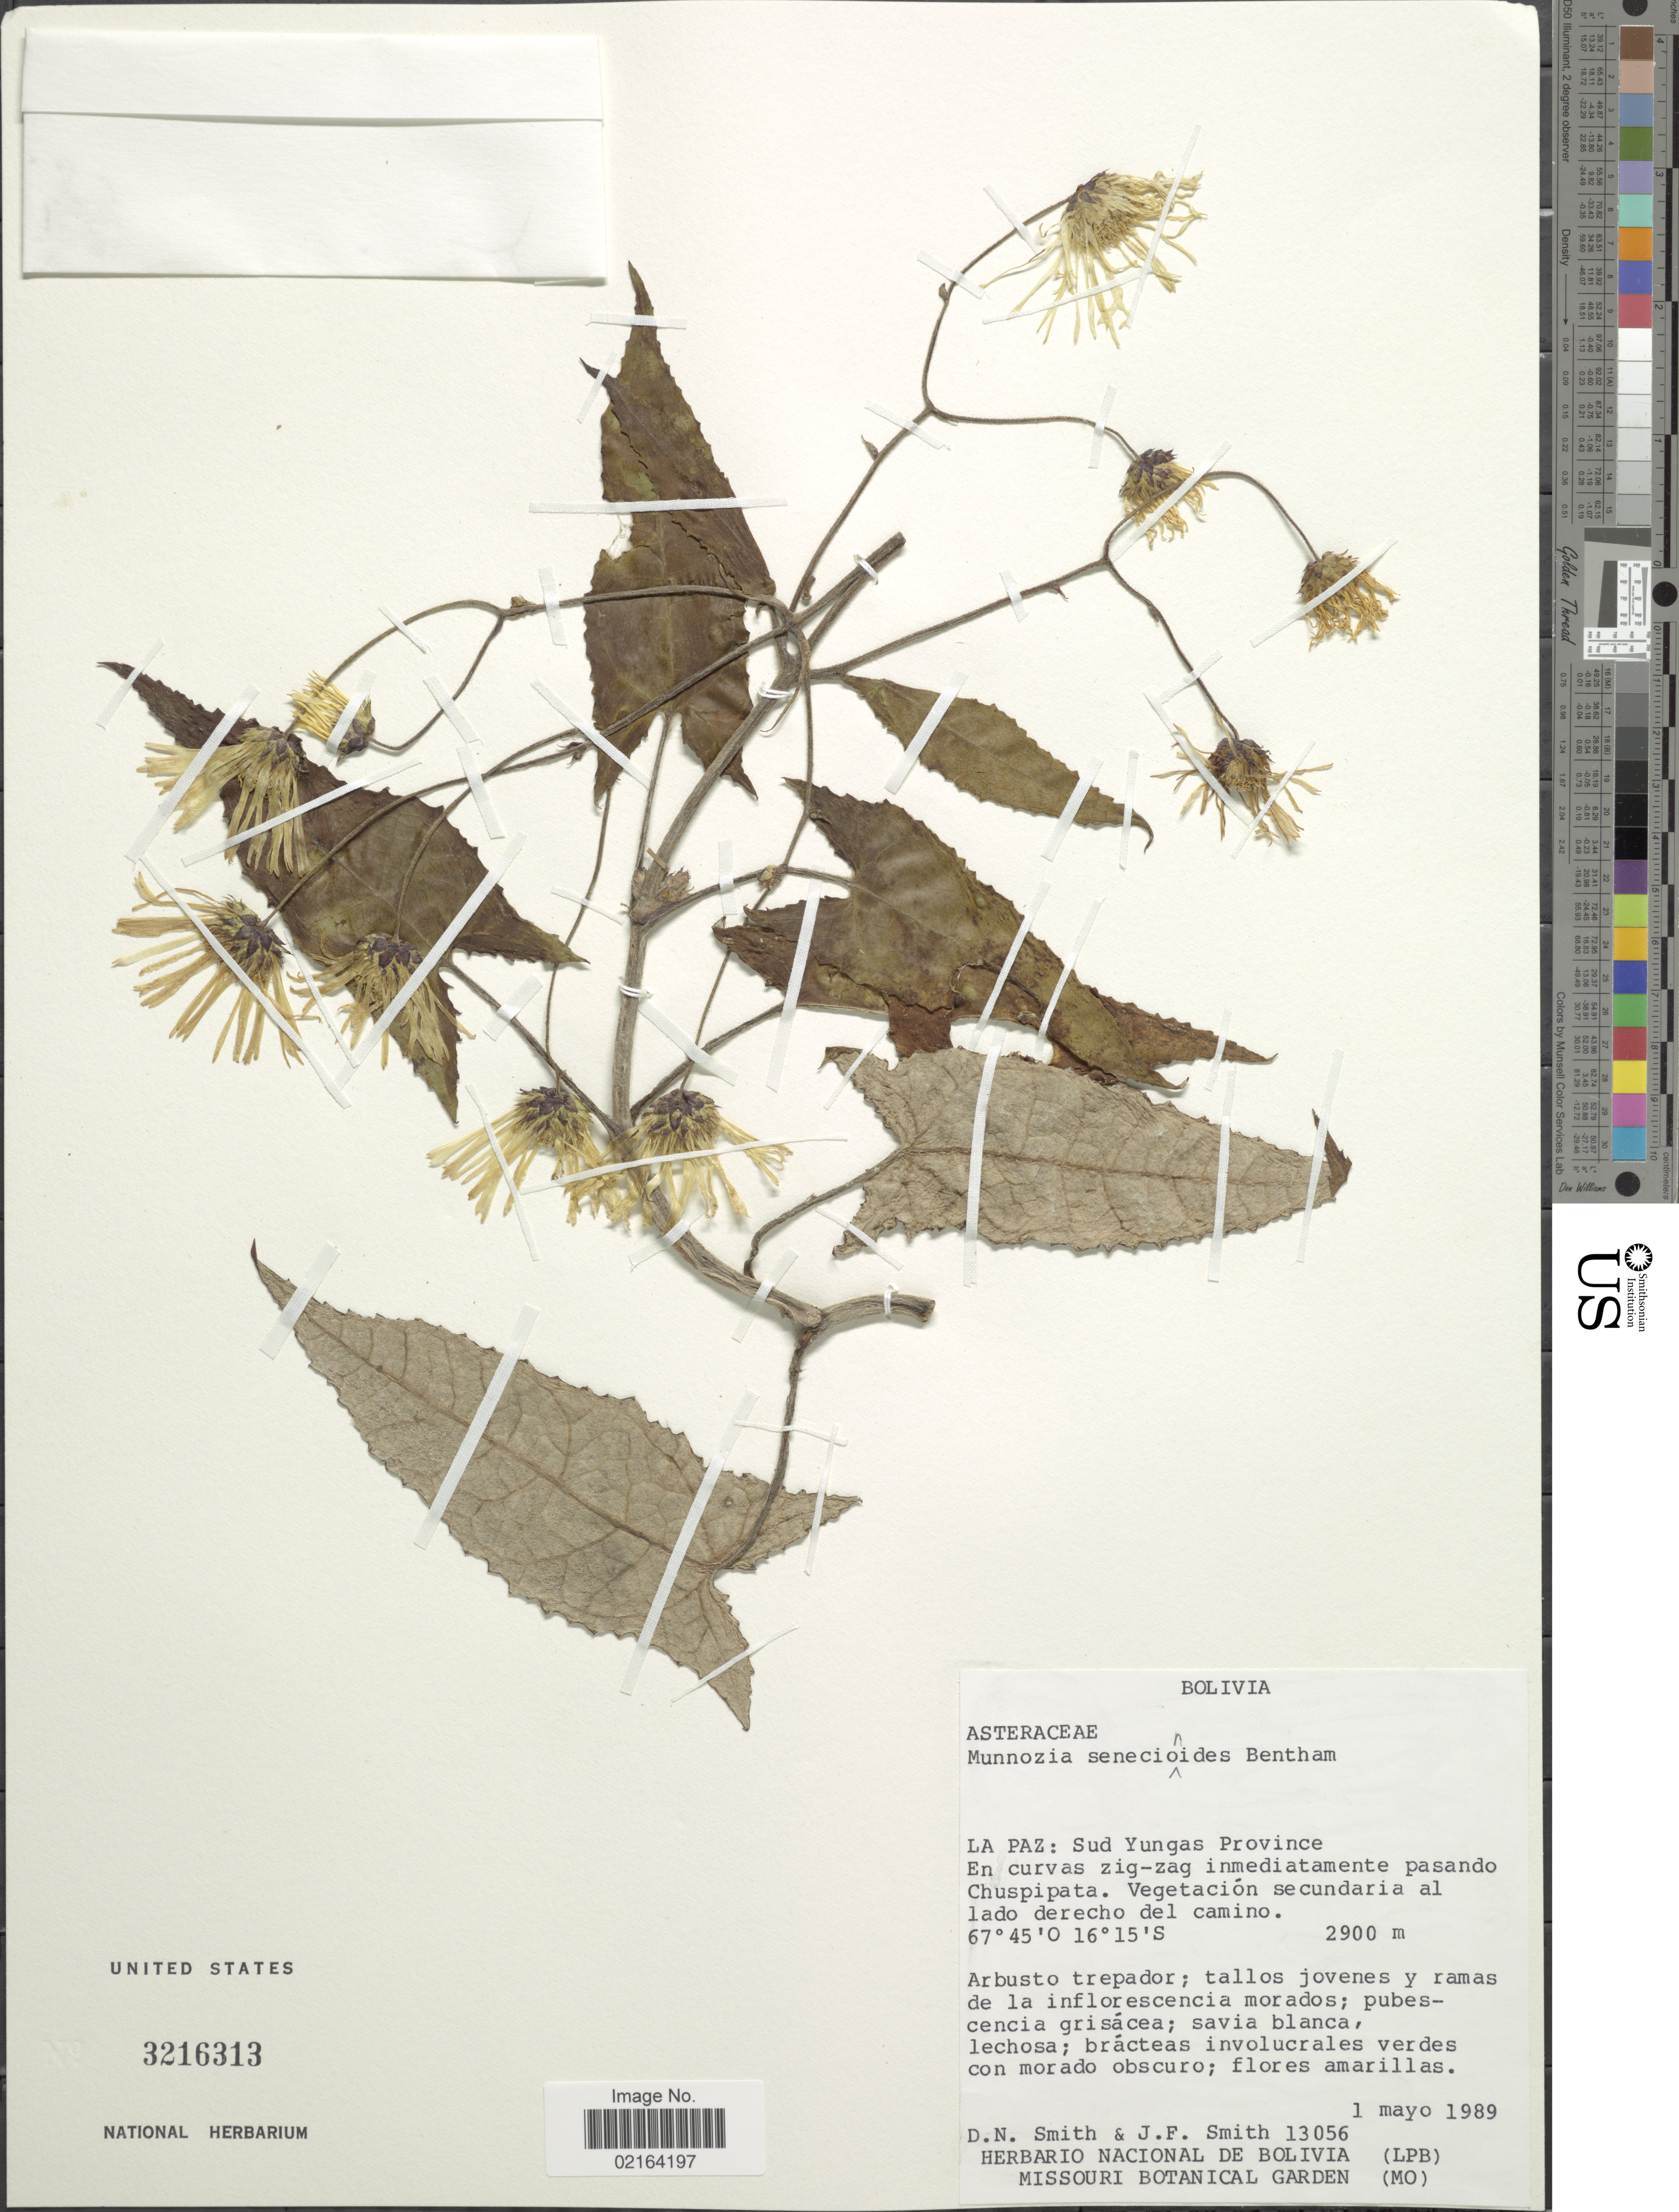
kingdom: Plantae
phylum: Tracheophyta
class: Magnoliopsida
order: Asterales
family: Asteraceae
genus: Munnozia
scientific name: Munnozia senecionidis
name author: Benth.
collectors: D. Smith & J. Smith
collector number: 13056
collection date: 1989-05-01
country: Bolivia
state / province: La Paz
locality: La Paz: Sud Yungas Province, En curvas zig-zag inmediatamente pasando Chuspipata, Vegetacion secundaria al lado derecho del camino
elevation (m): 2900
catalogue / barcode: US 3216313